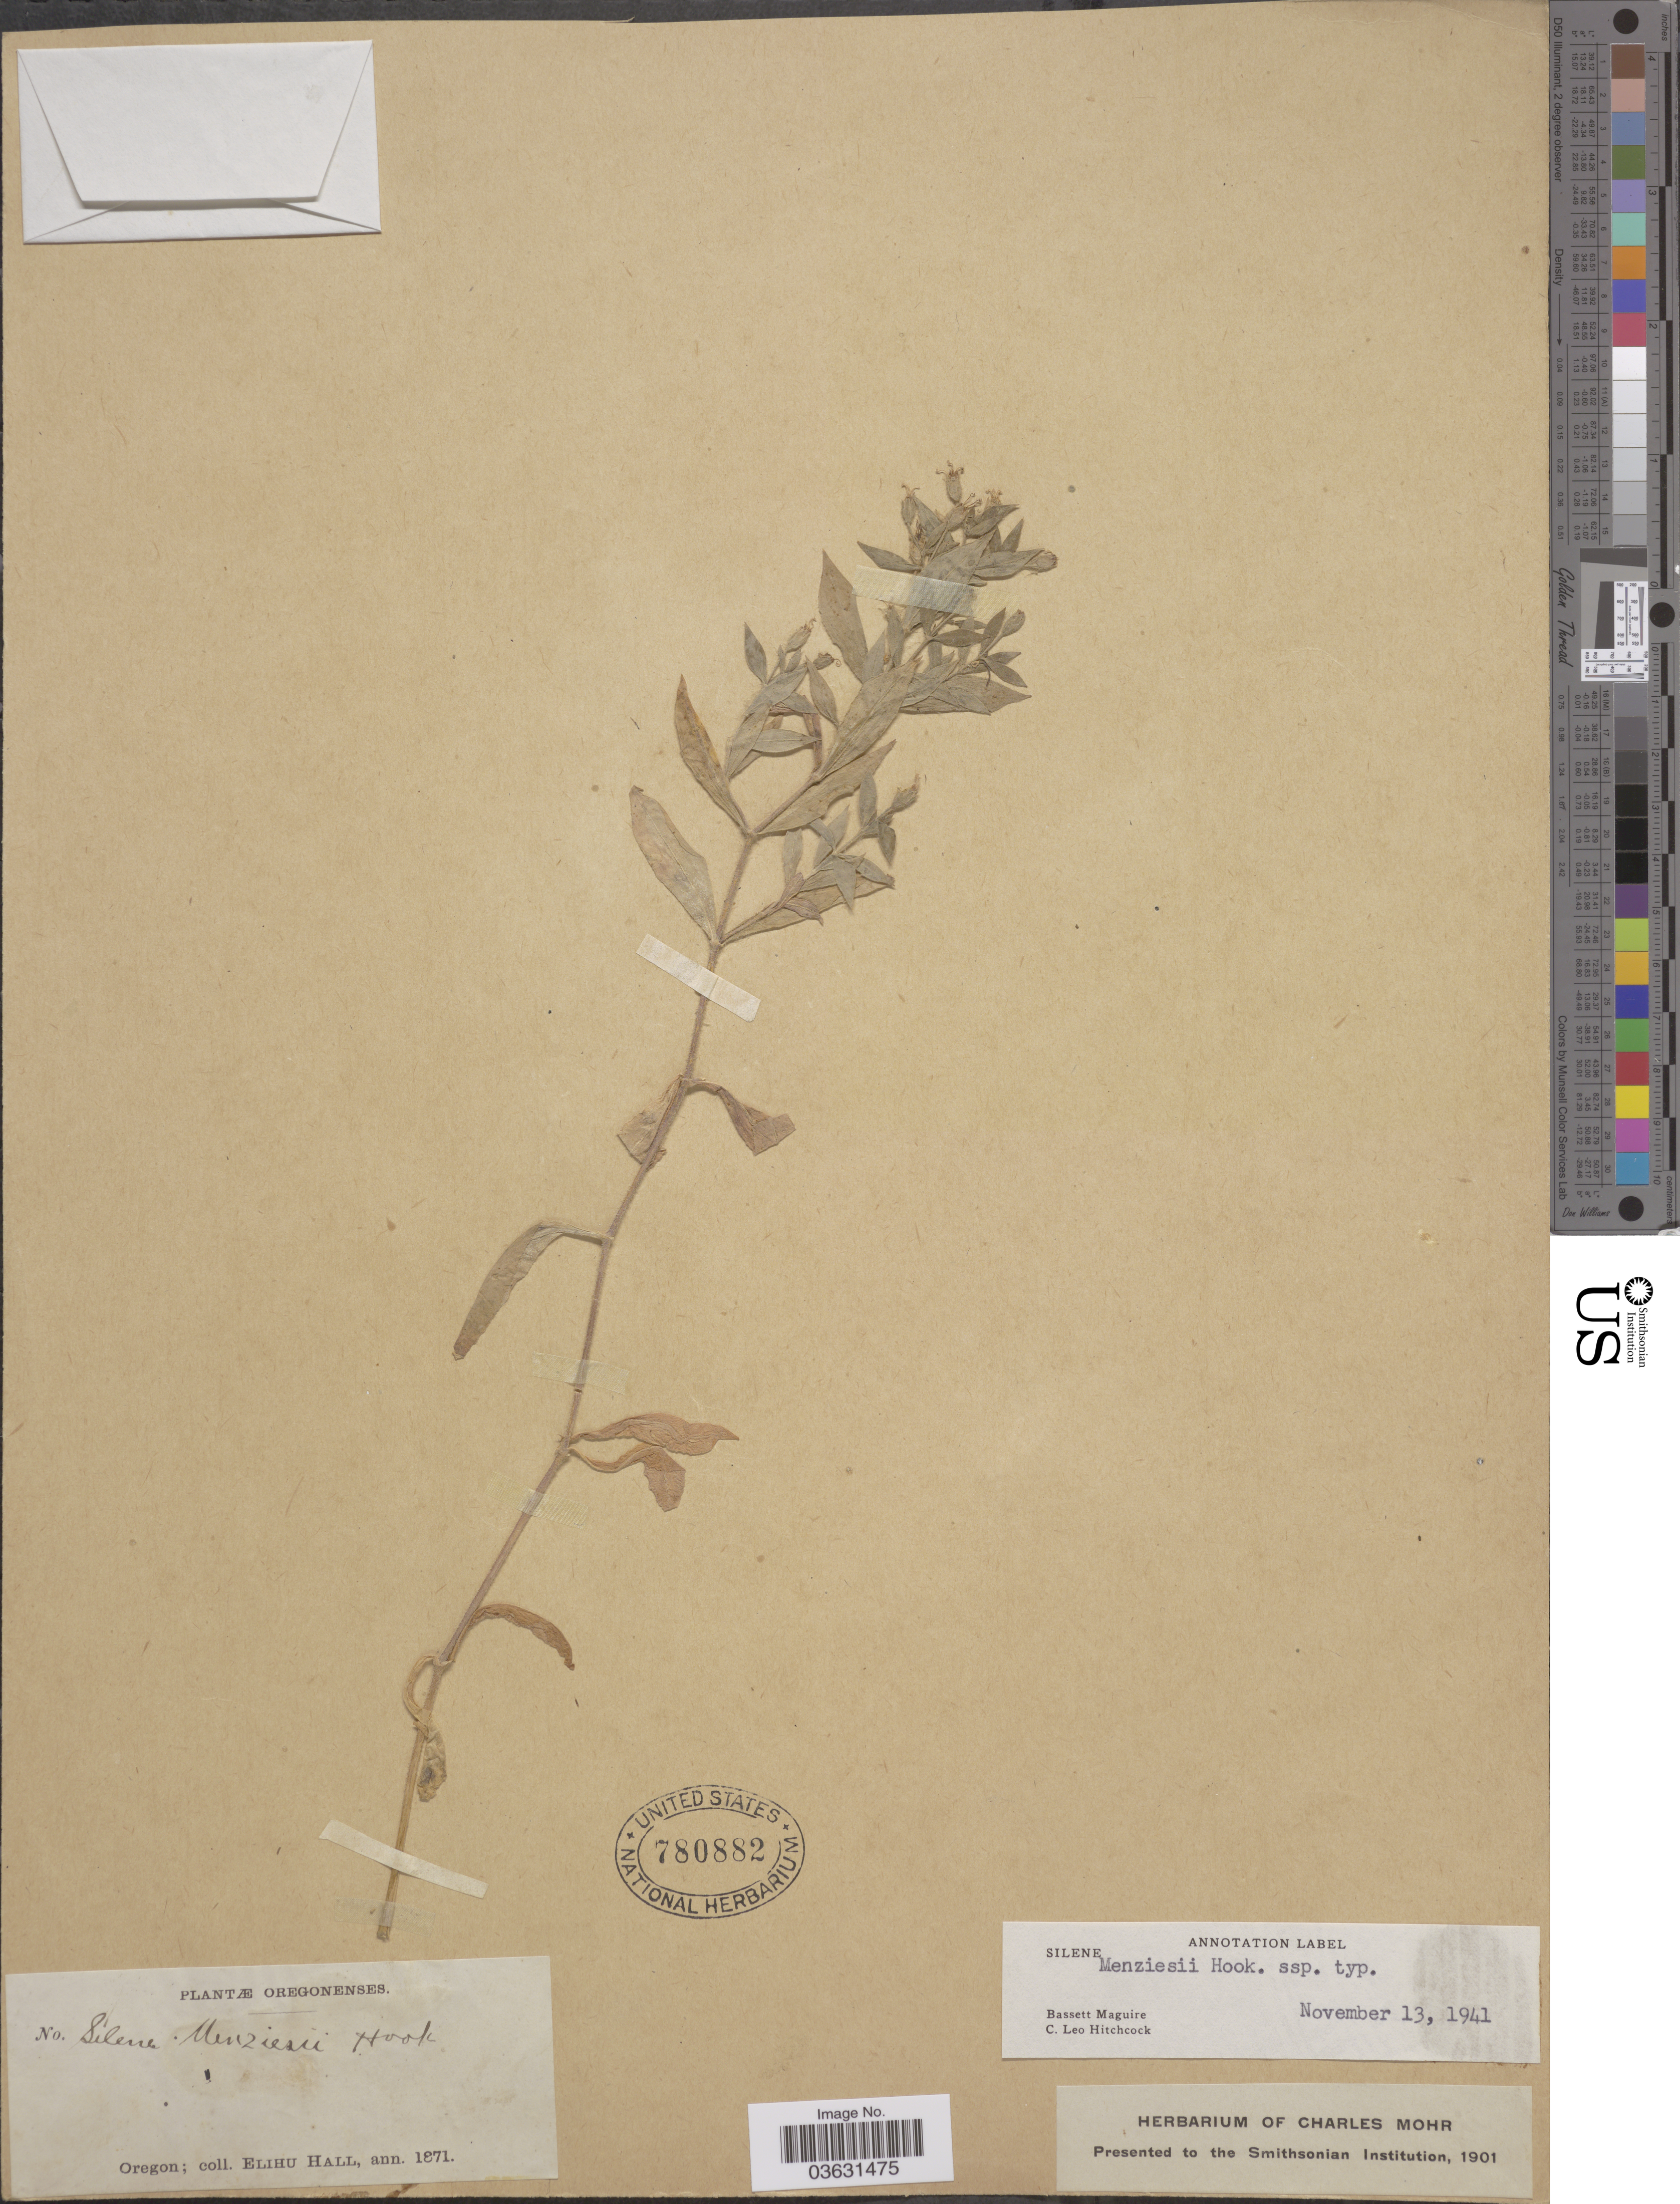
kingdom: Plantae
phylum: Tracheophyta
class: Magnoliopsida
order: Caryophyllales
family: Caryophyllaceae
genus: Silene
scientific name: Silene menziesii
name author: Hook.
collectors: E. Hall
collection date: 1871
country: United States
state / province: Oregon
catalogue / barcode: US 780882